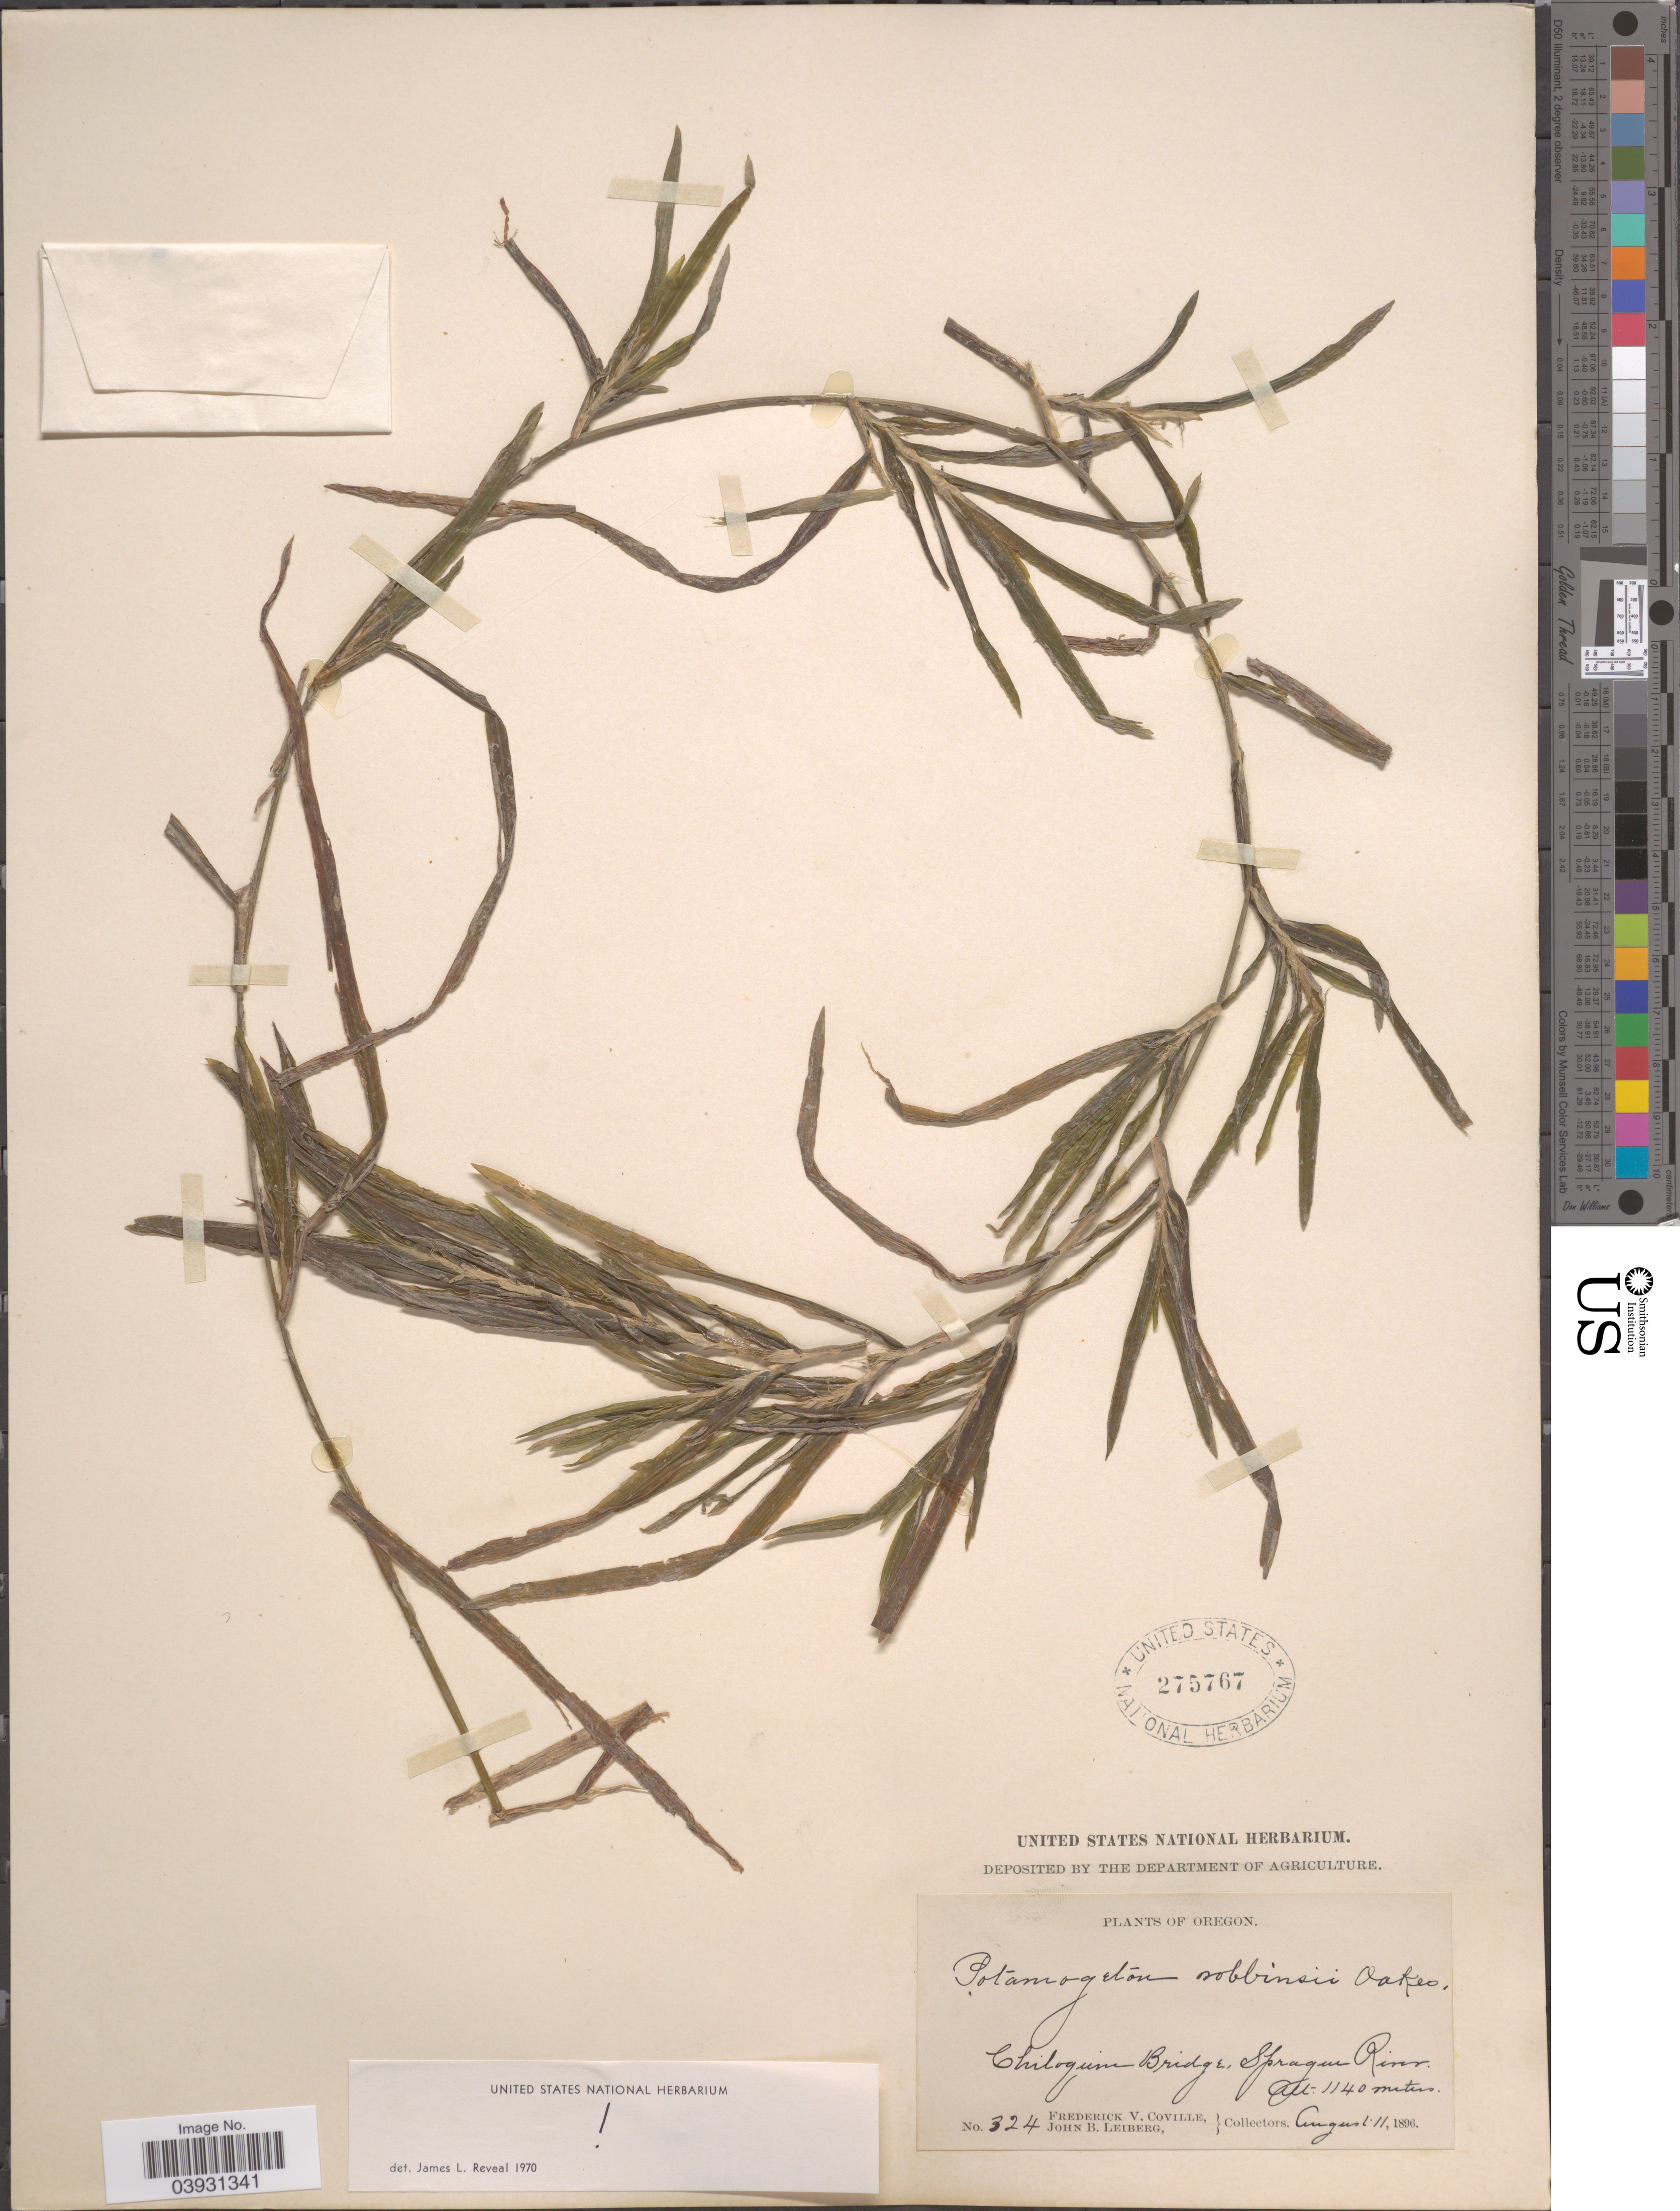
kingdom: Plantae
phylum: Tracheophyta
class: Liliopsida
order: Alismatales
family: Potamogetonaceae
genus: Potamogeton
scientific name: Potamogeton robbinsii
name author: Oakes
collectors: F. V. Coville & J. B. Leiberg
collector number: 324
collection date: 1896-08-11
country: United States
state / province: Oregon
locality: Chiloquin Bridge, Sprague River.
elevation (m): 1140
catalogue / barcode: US 275767